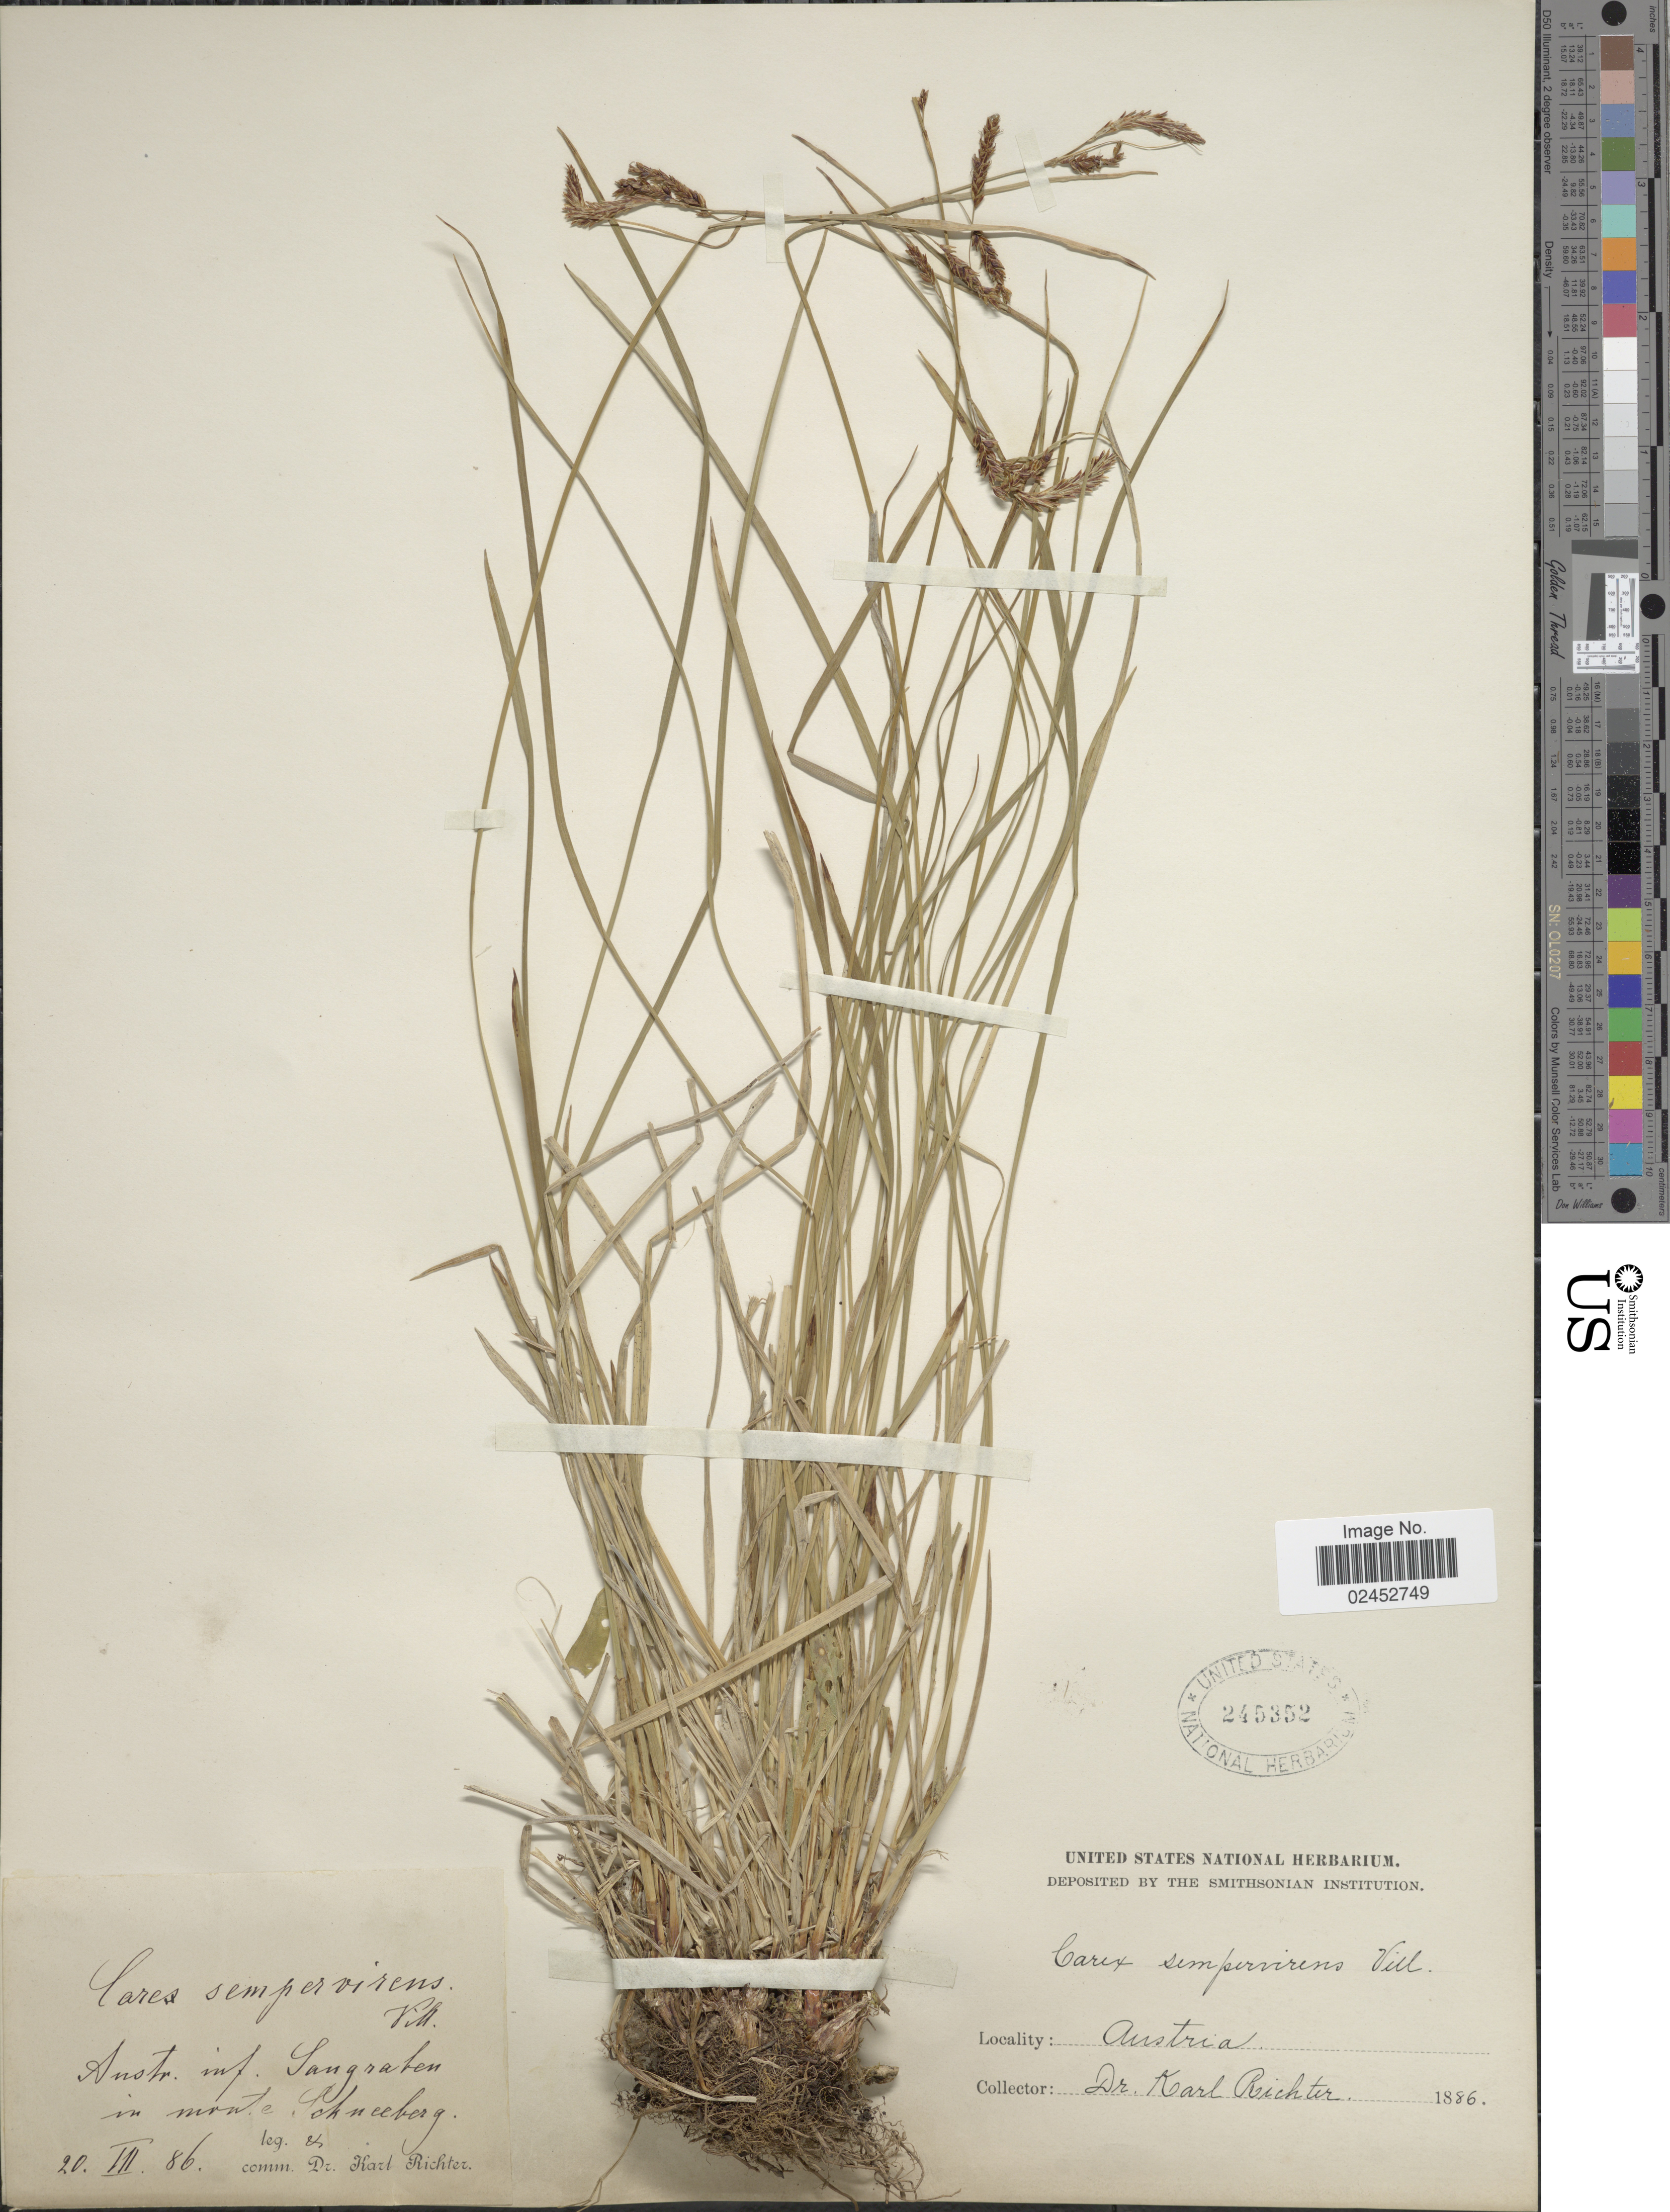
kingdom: Plantae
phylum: Tracheophyta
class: Liliopsida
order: Poales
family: Cyperaceae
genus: Carex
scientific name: Carex sempervirens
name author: Vill.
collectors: K. Richter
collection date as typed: Transcribed d/m/y: 20/3/86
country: Austria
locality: Austr. inf. Sangraten in monte Schneeberg.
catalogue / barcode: US 245352